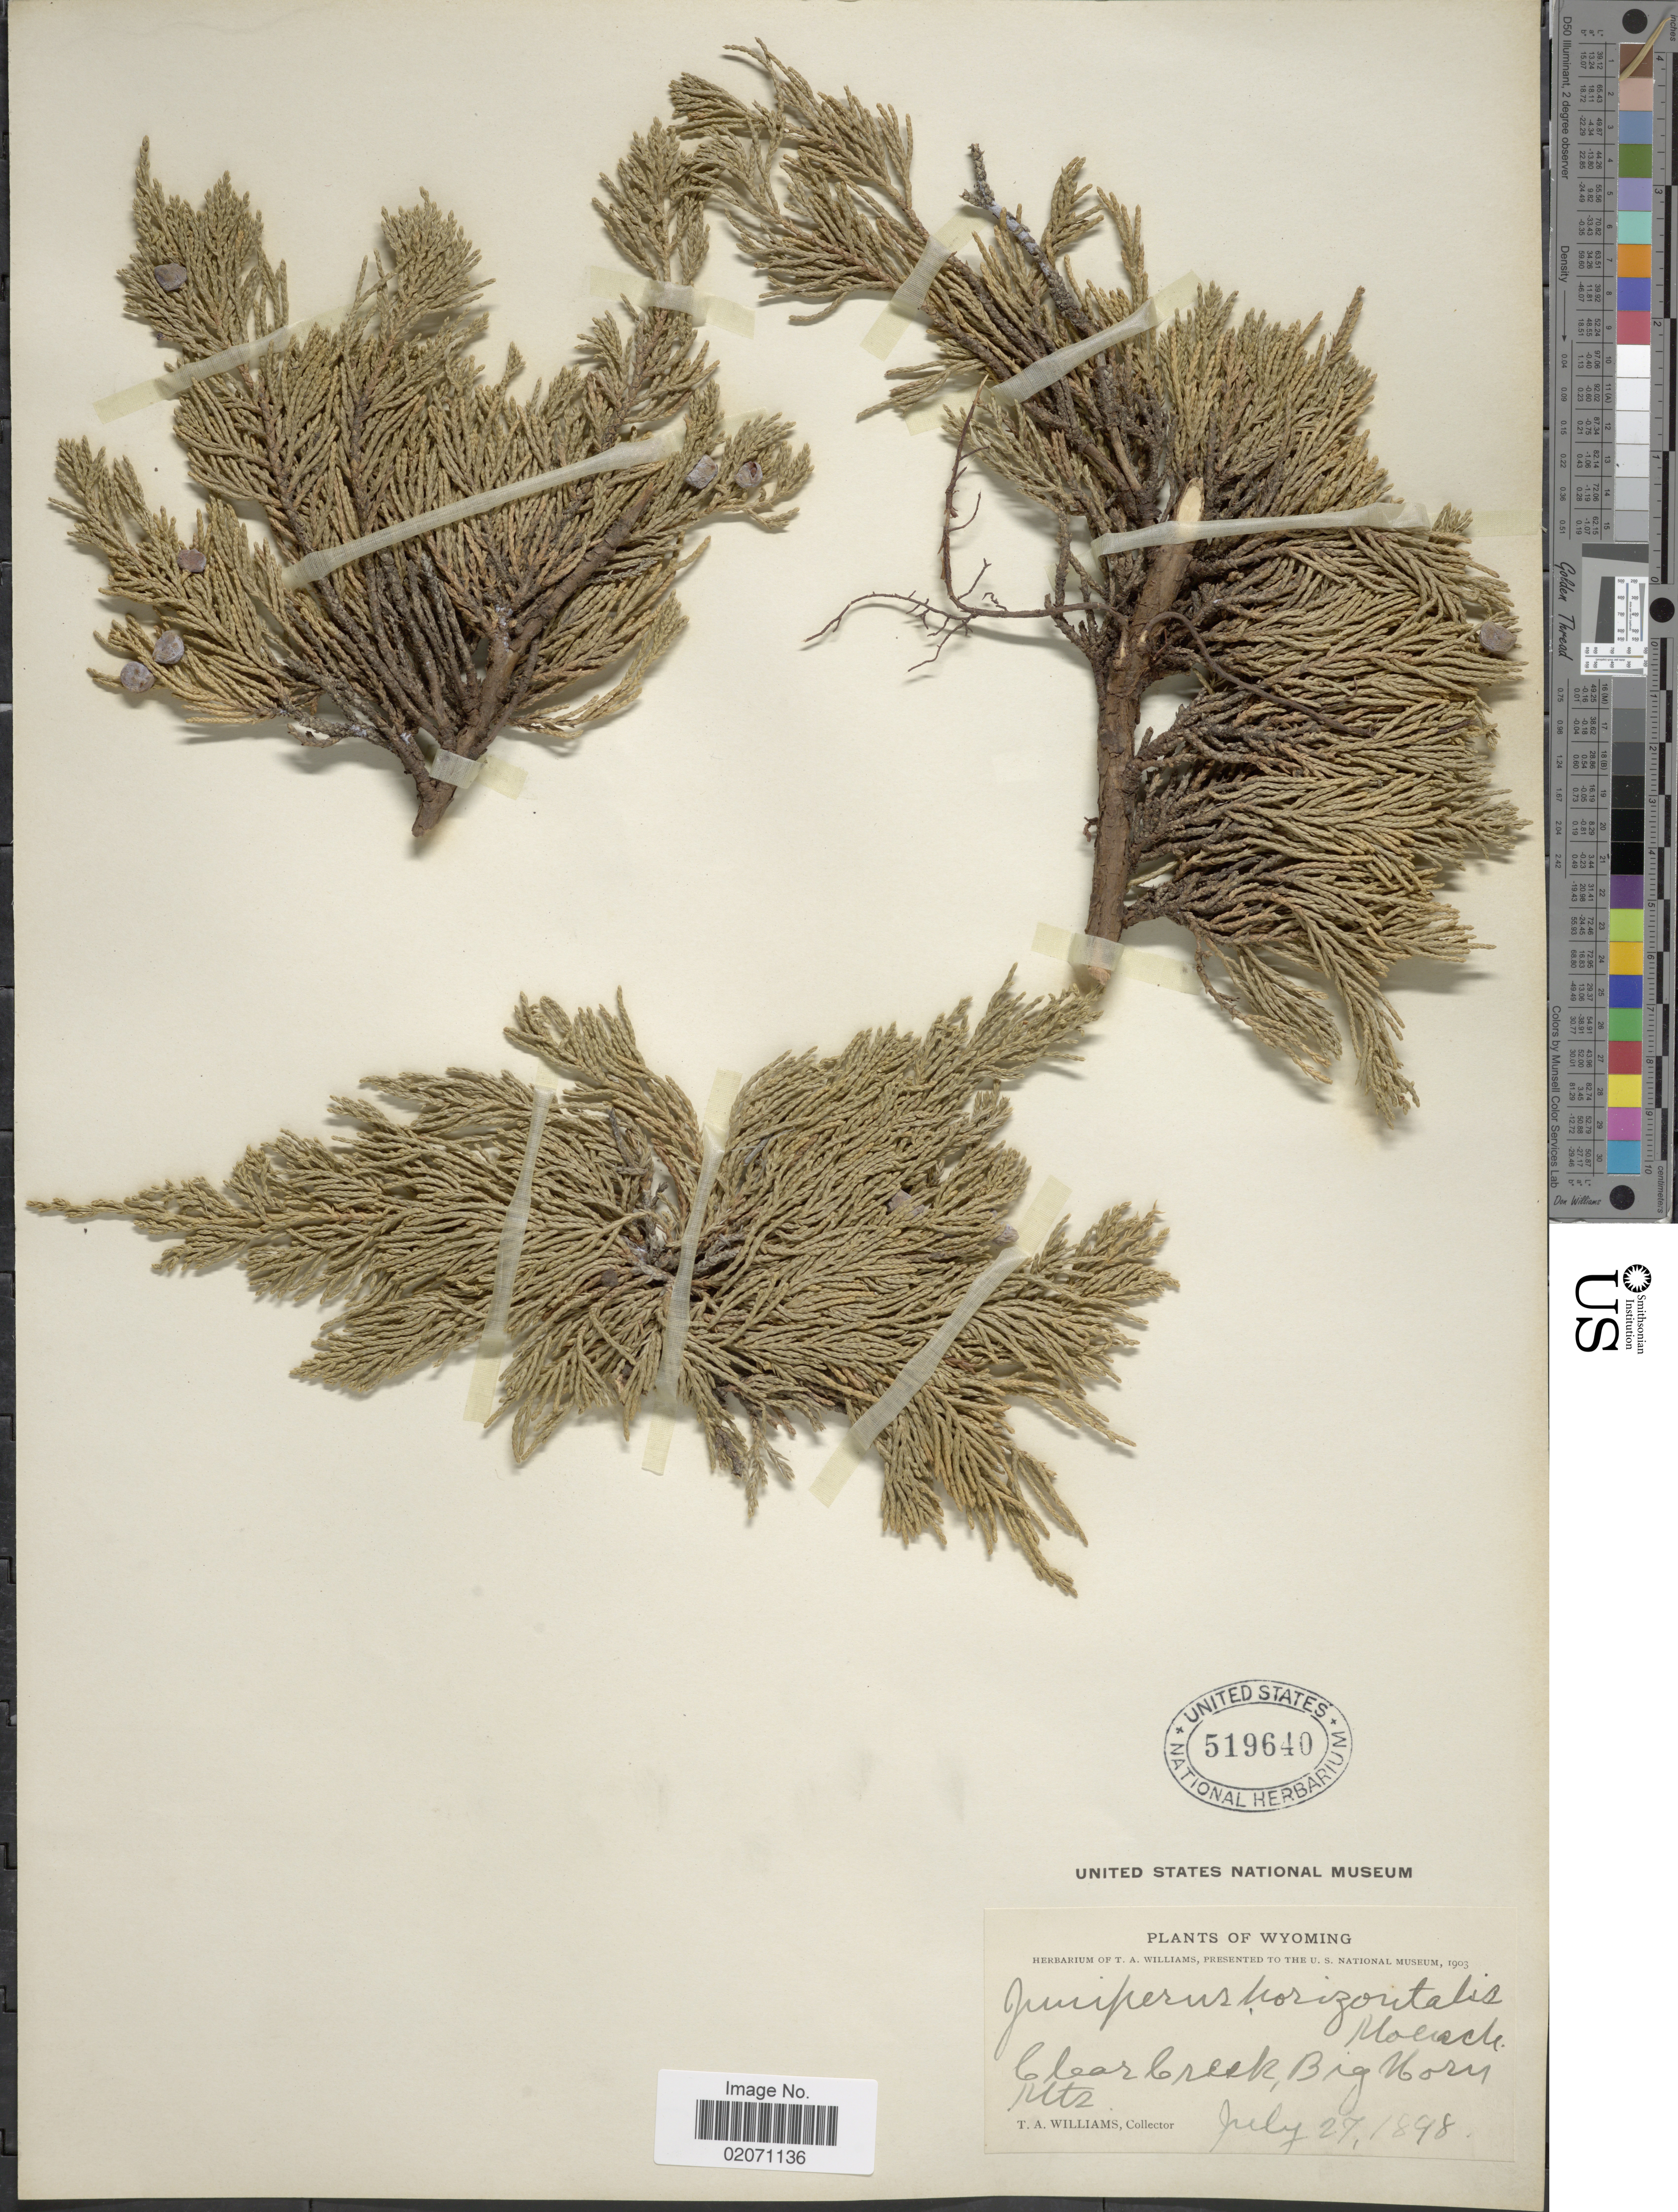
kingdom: Plantae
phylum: Tracheophyta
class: Pinopsida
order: Pinales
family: Cupressaceae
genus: Juniperus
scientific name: Juniperus horizontalis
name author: Moench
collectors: T. A. Williams (herbarium)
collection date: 1898-07-27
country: United States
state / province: Wyoming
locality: Clear Creek, Big Horn Mts.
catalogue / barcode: US 519640